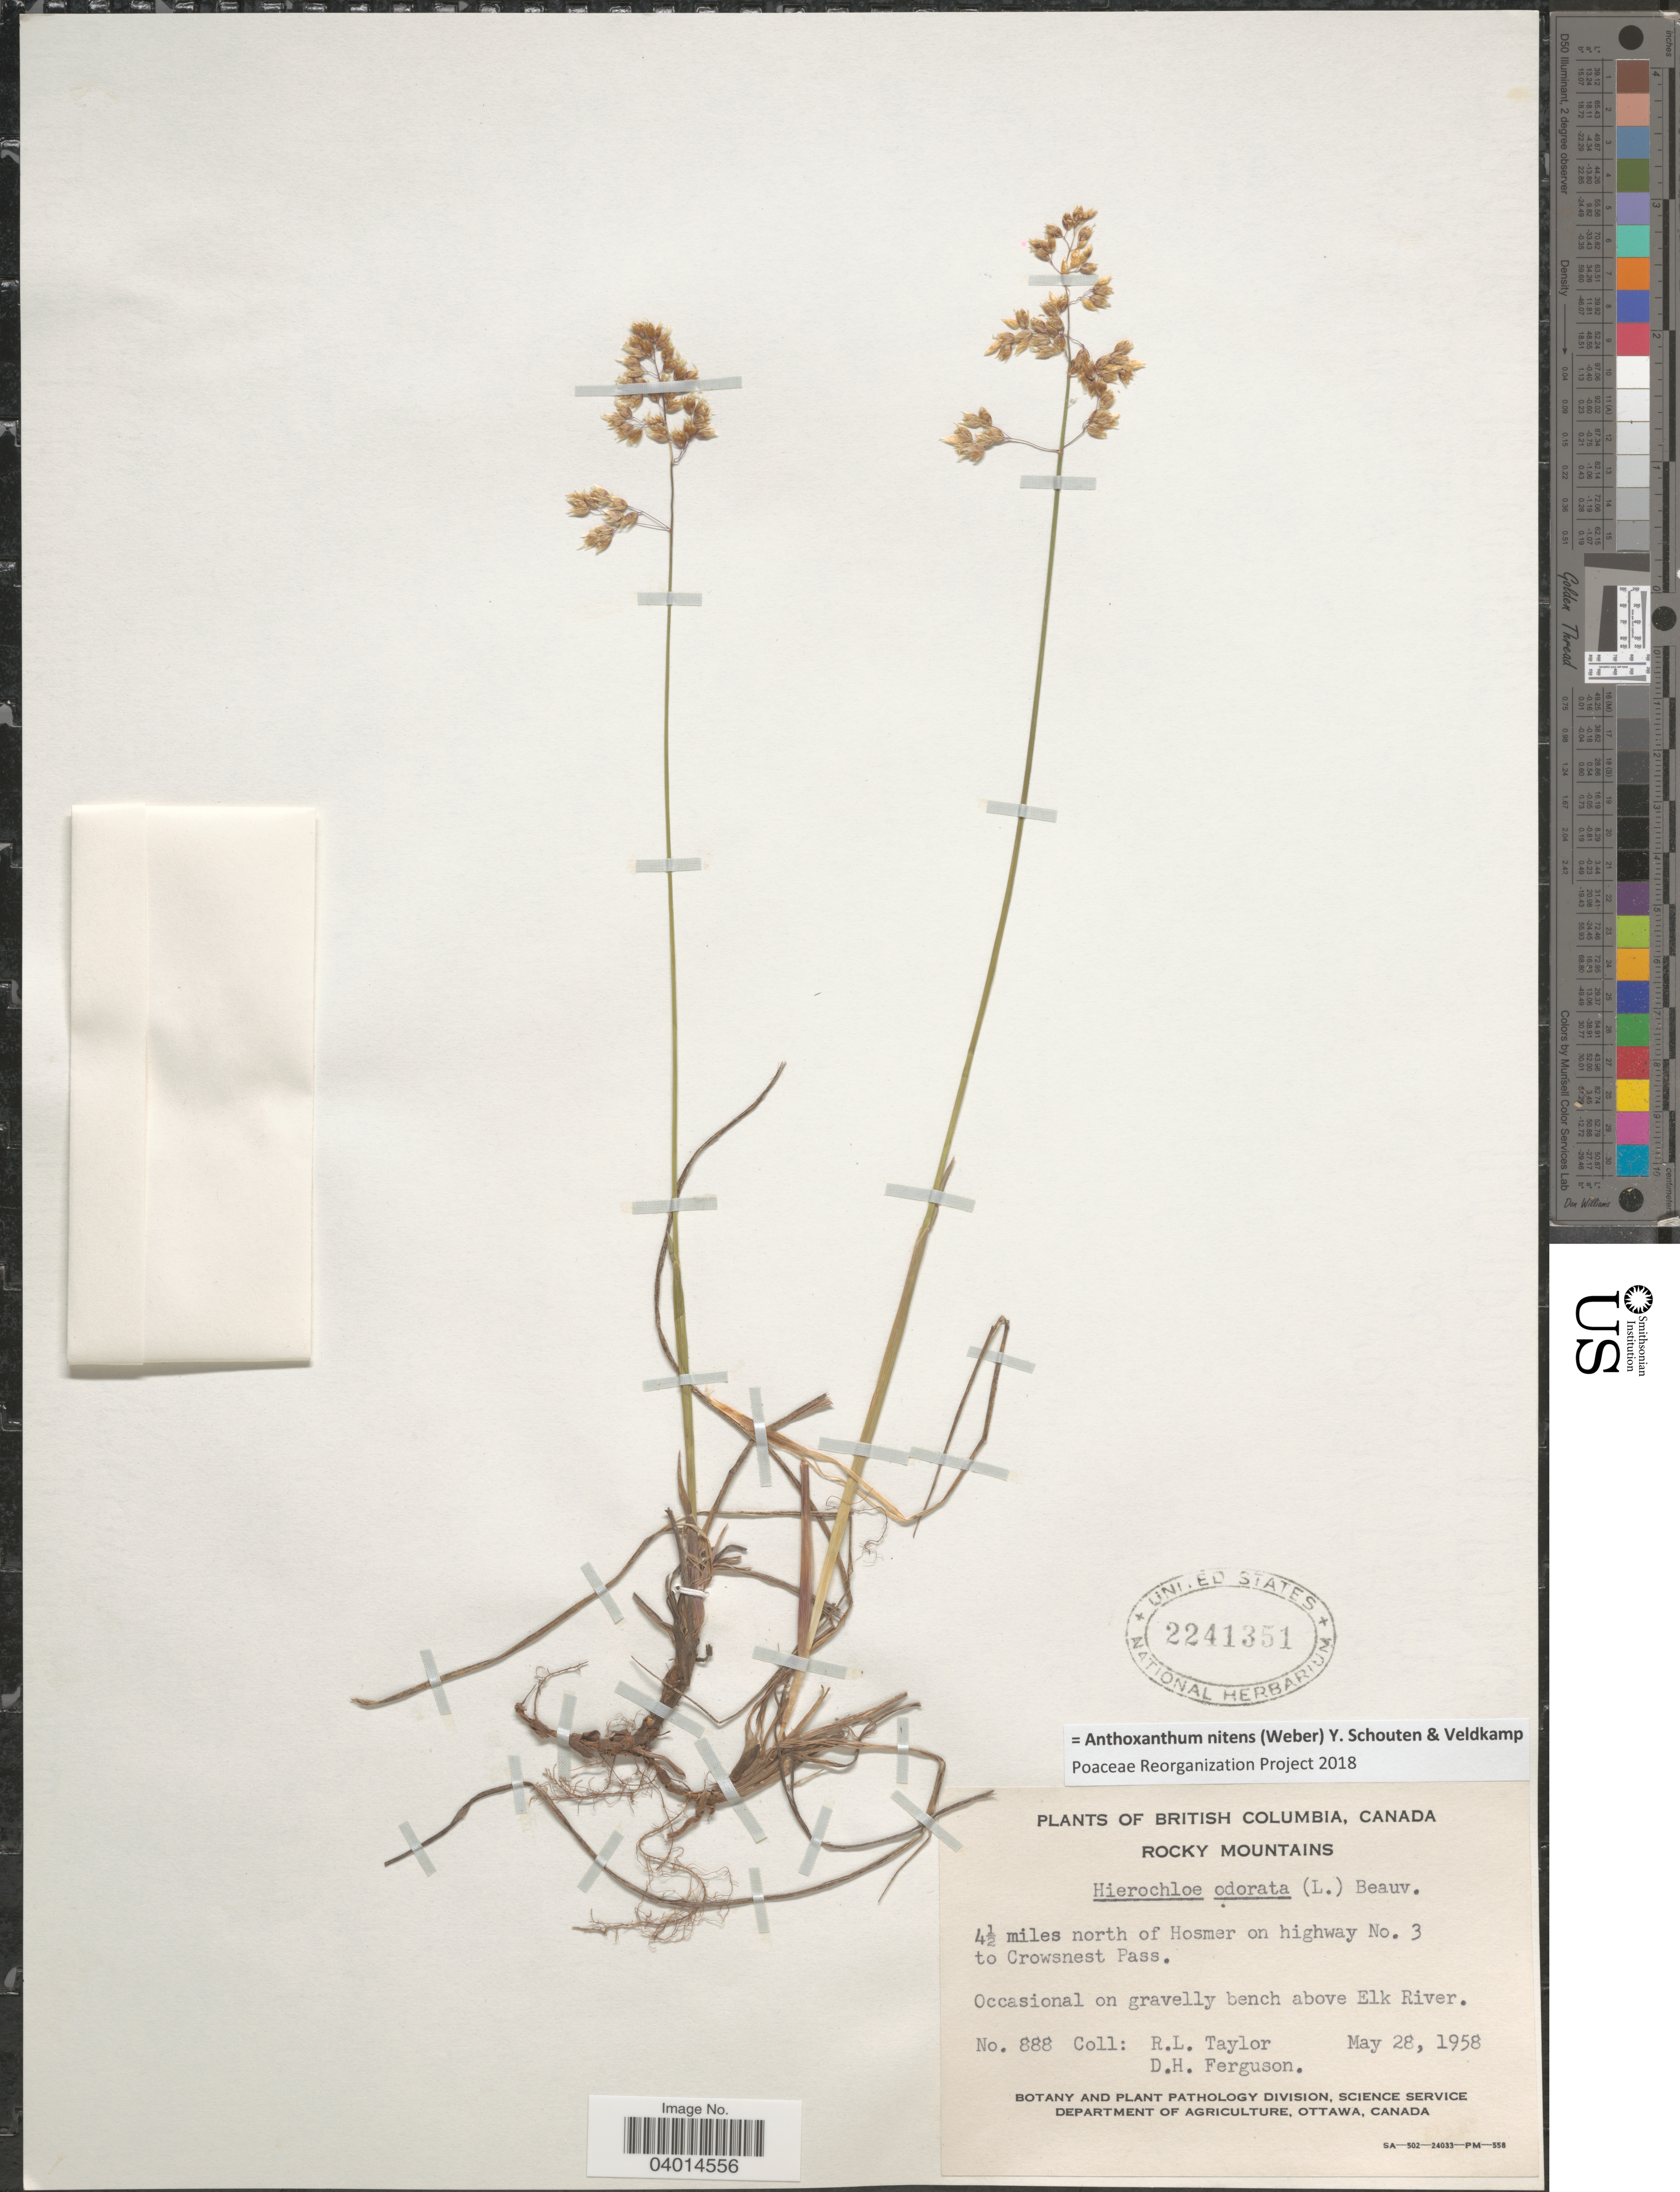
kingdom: Plantae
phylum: Tracheophyta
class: Liliopsida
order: Poales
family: Poaceae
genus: Anthoxanthum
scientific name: Anthoxanthum nitens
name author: (G.H. Weber) R.T.A. Schouten & Veldkamp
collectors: R. Taylor & D. Ferguson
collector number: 888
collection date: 1958-05-28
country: Canada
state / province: British Columbia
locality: Rocky Mountains. 4½ miles north of Hosmer on highway No. 3 to Crowsnest Pass. Above Elk River.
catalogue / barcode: US 2241351